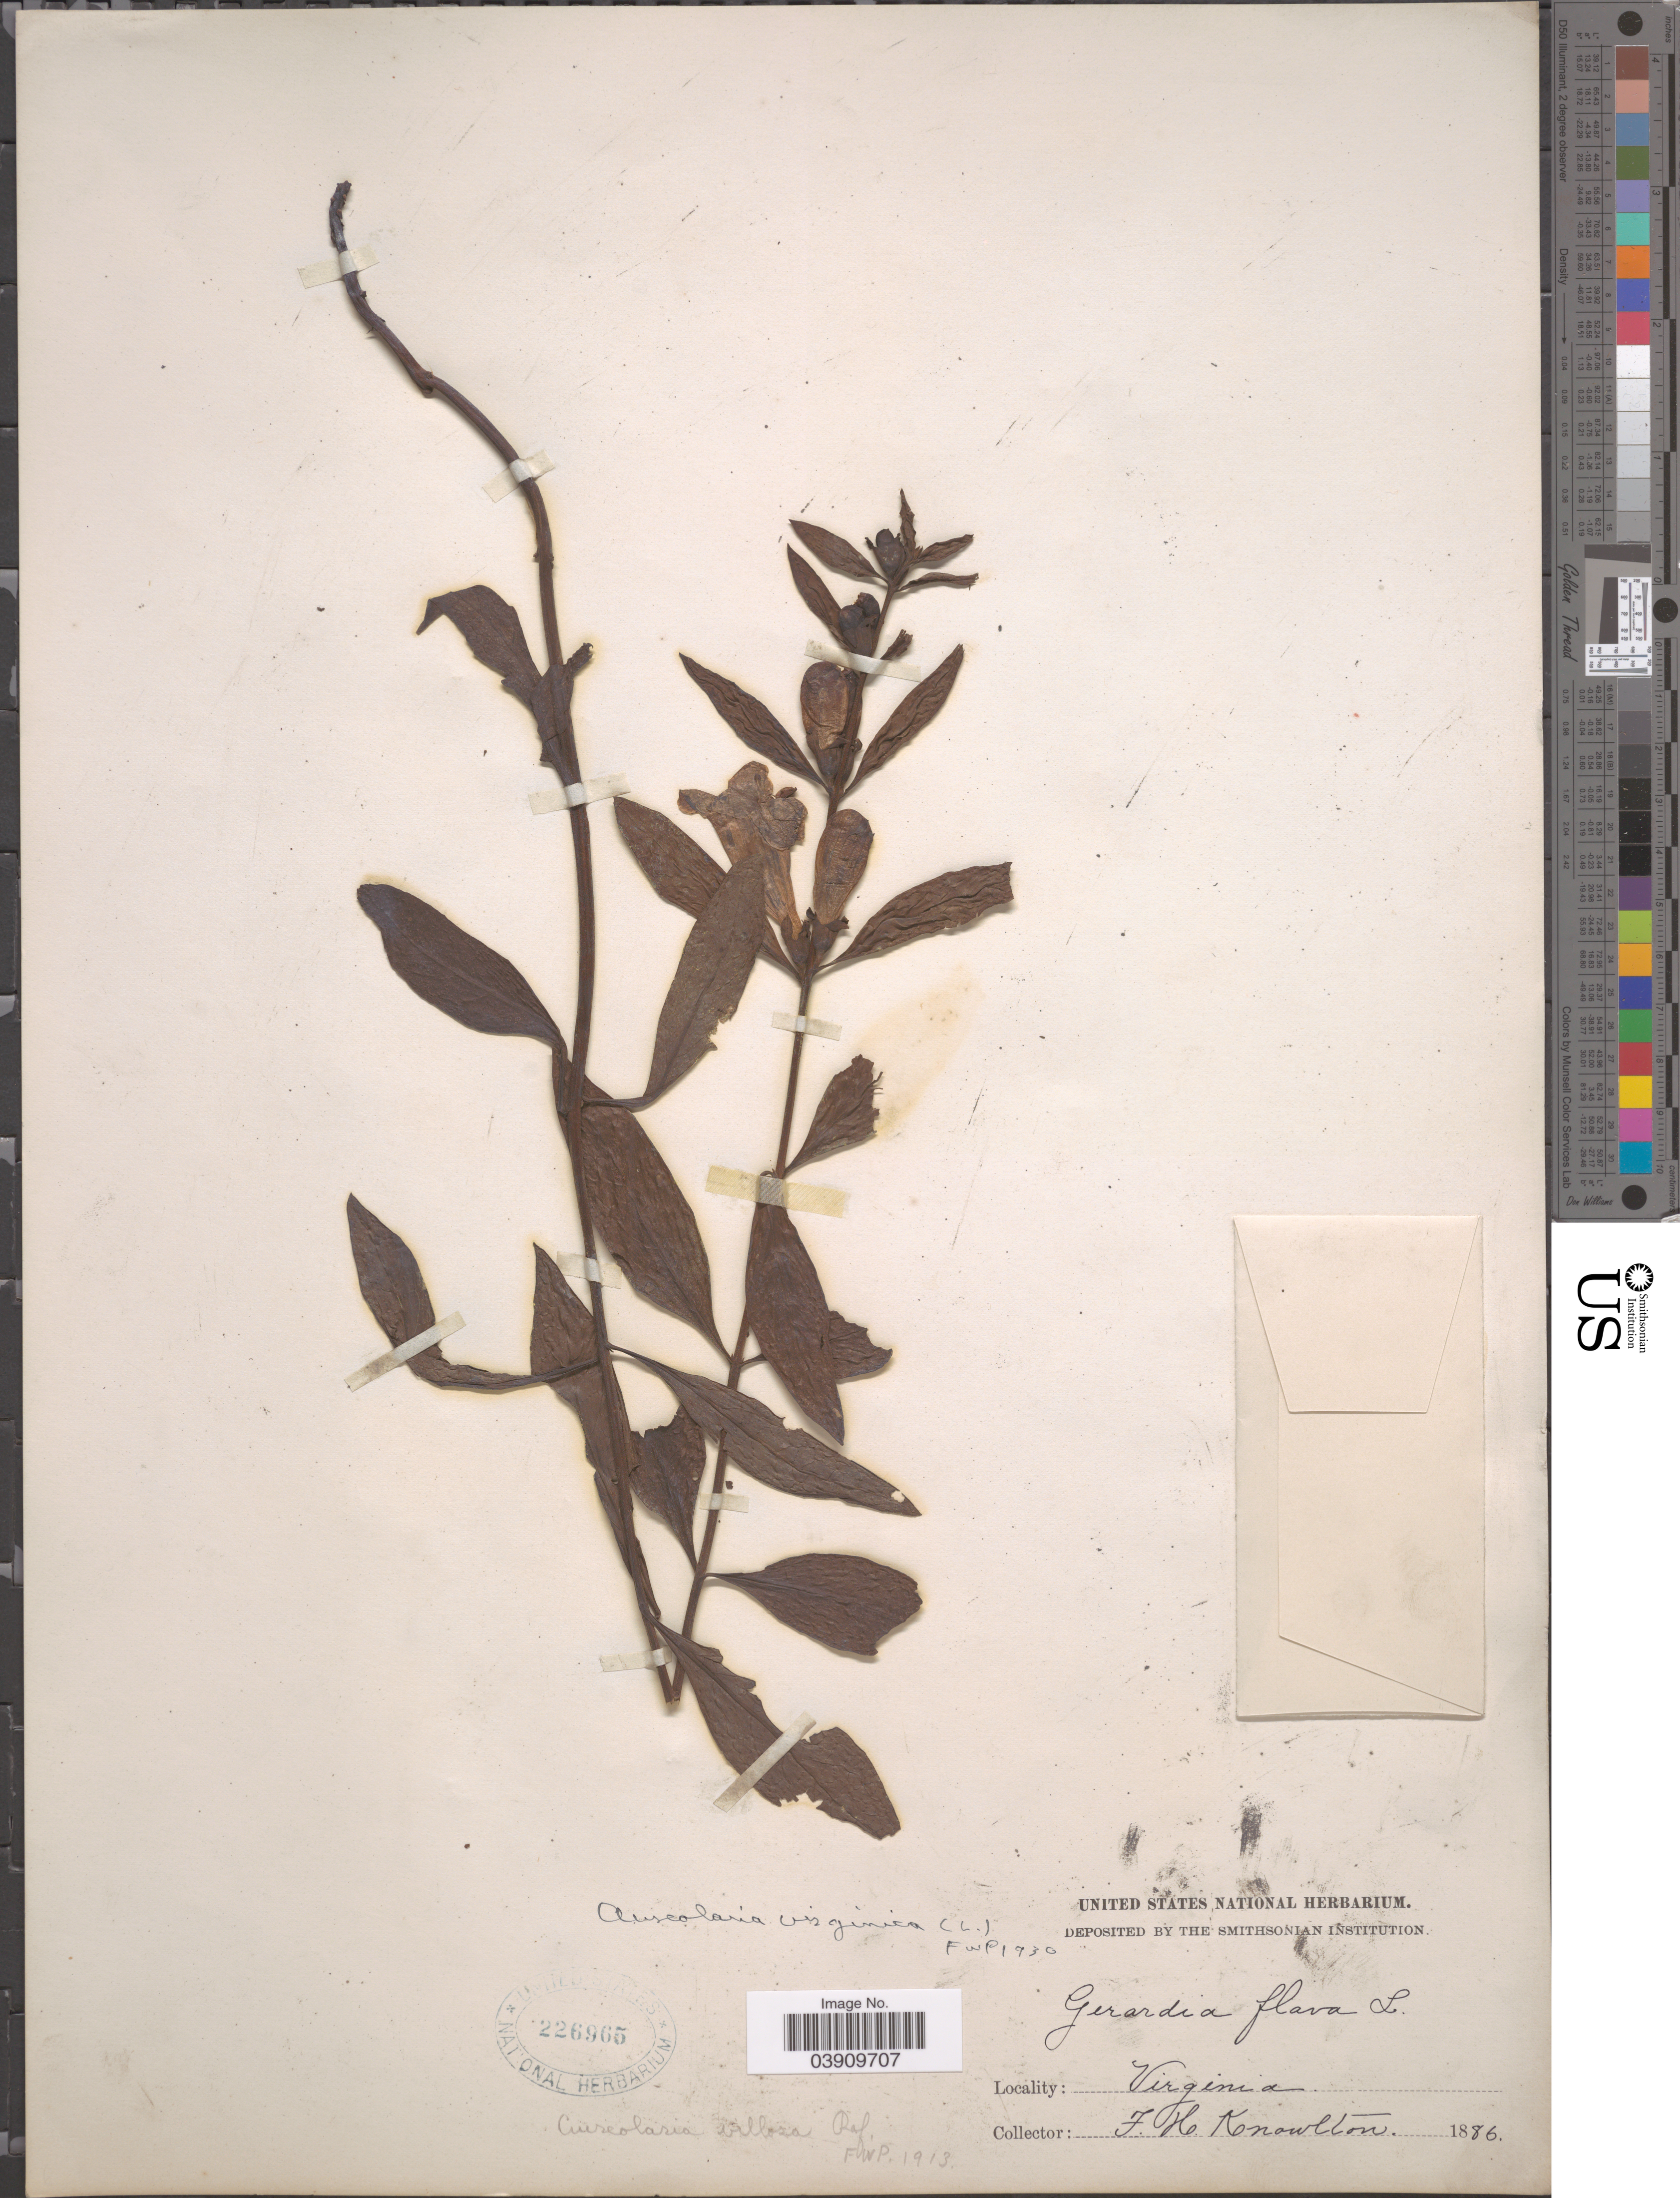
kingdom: Plantae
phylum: Tracheophyta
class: Magnoliopsida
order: Lamiales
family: Orobanchaceae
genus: Aureolaria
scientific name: Aureolaria virginica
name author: (L.) Pennell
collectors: F. H. Knowlton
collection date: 1886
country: United States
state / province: Virginia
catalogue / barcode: US 226965